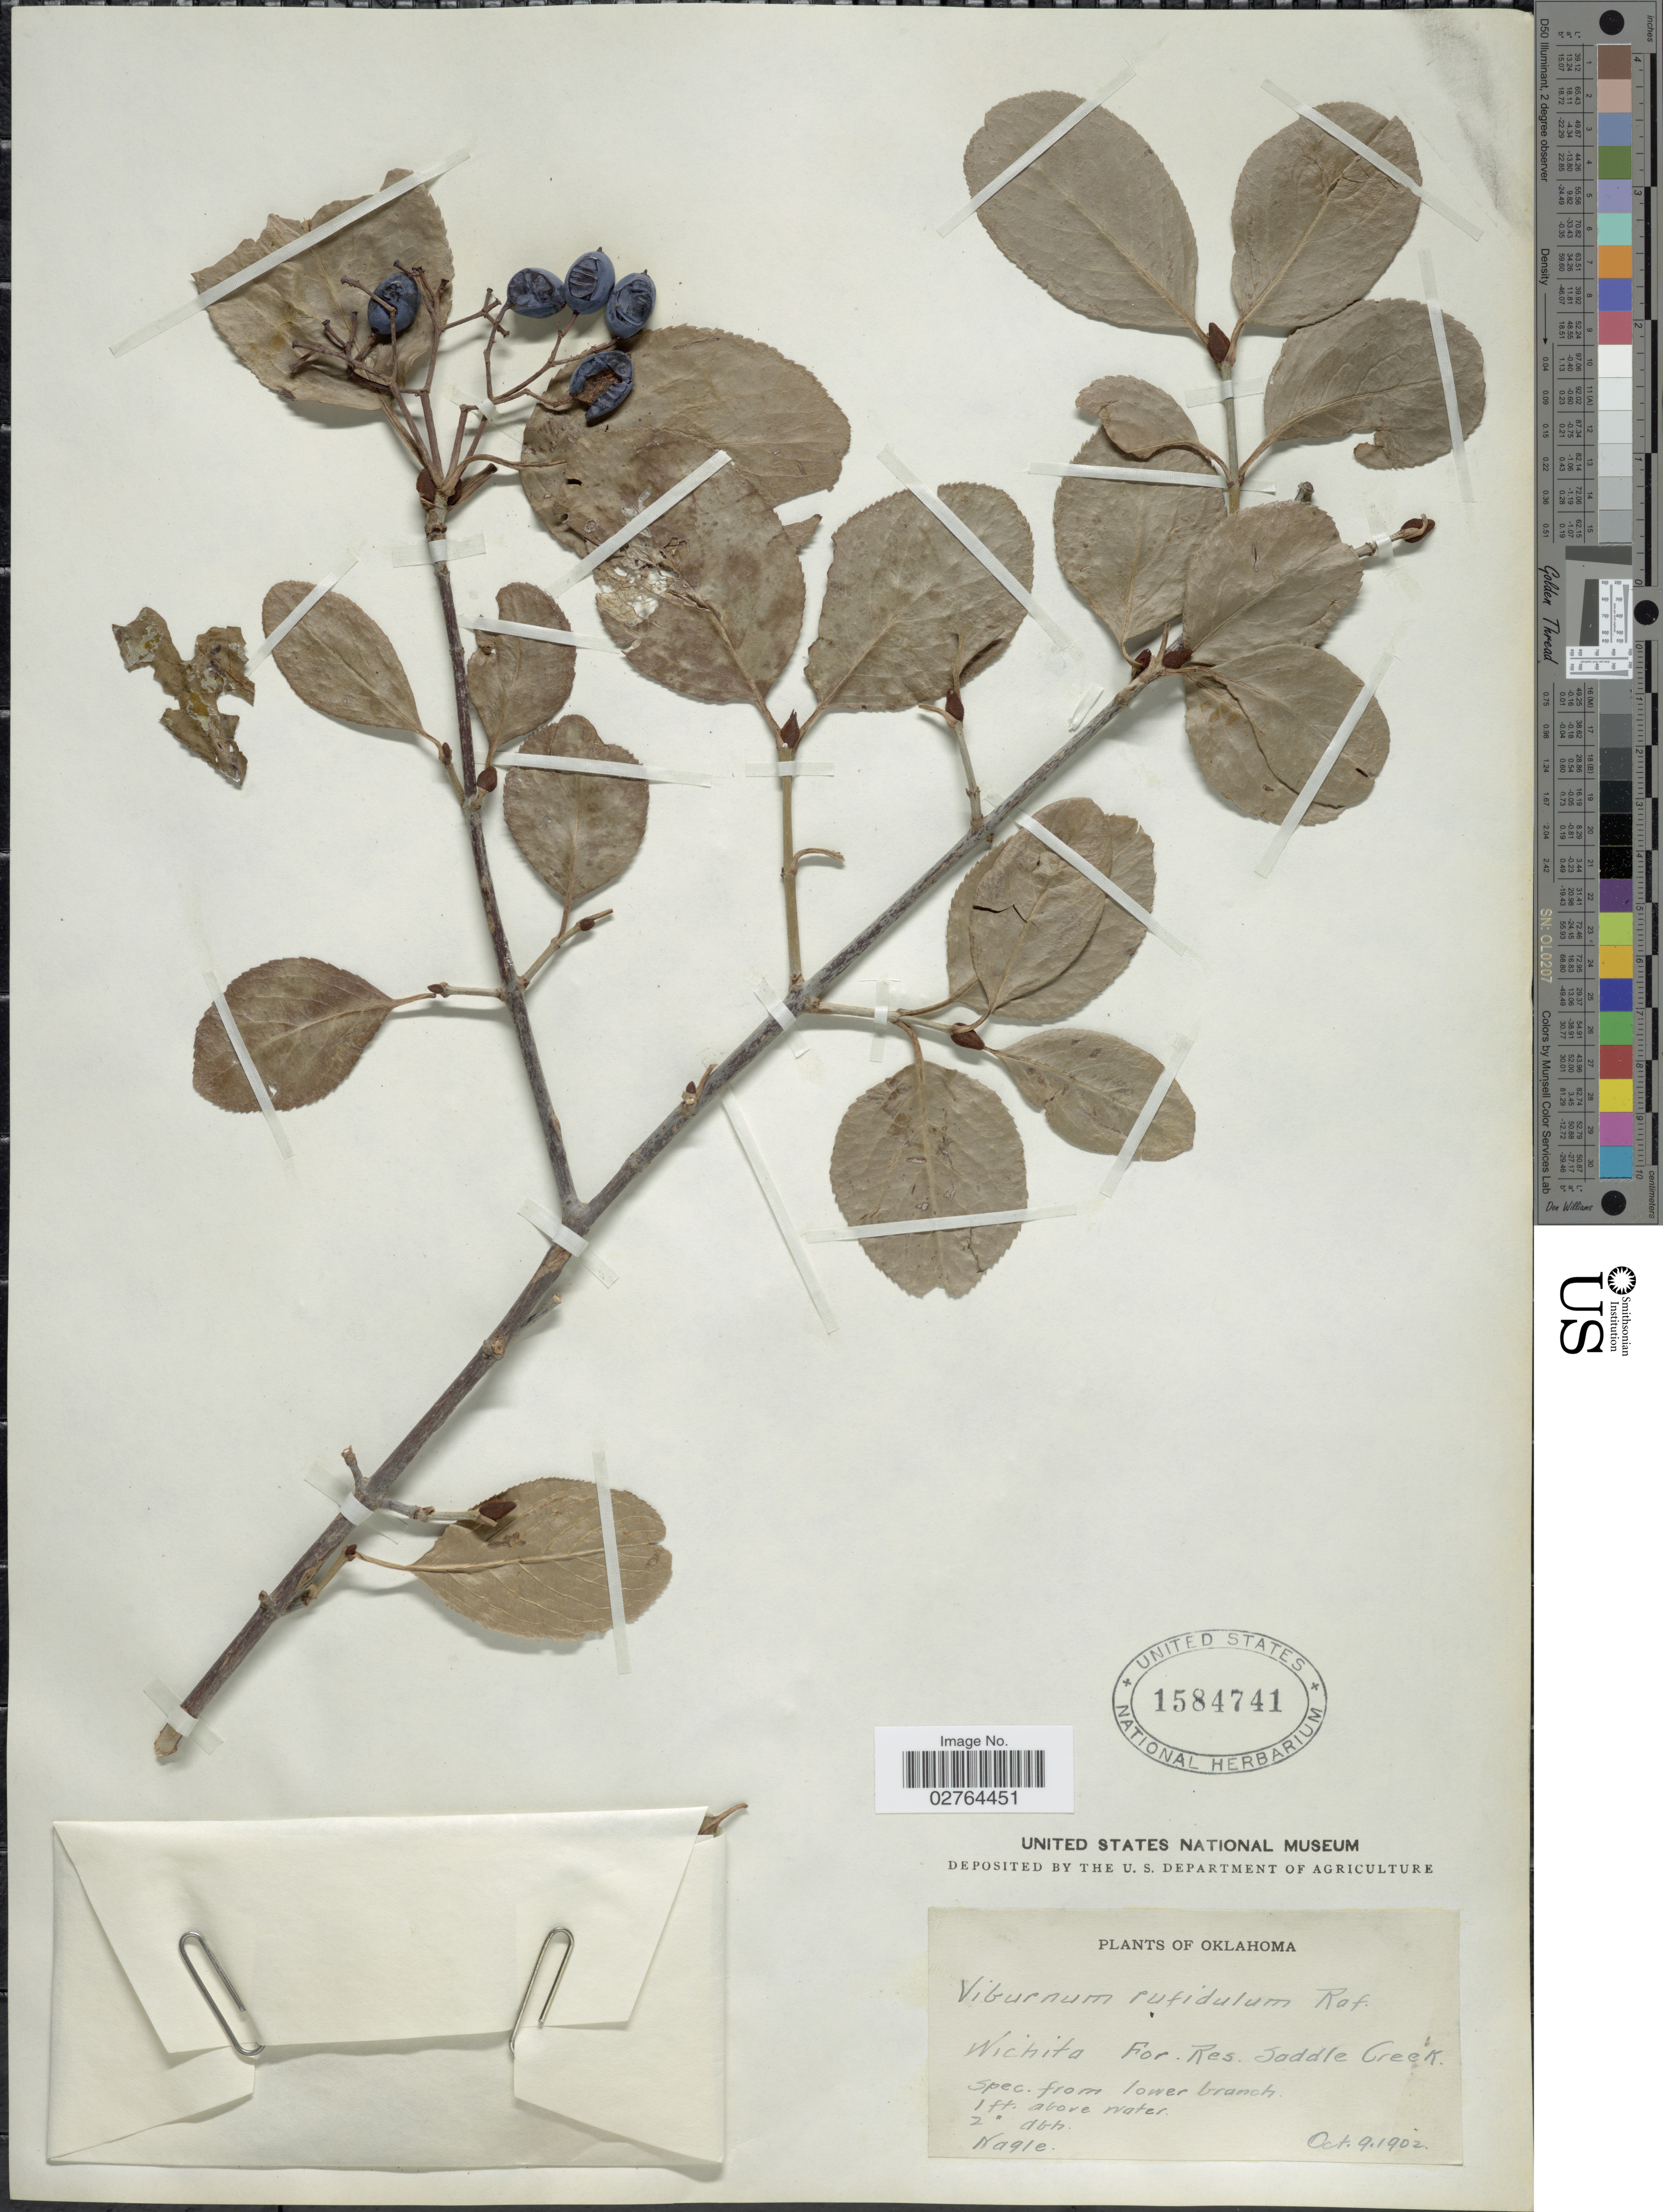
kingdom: Plantae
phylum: Tracheophyta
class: Magnoliopsida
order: Dipsacales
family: Viburnaceae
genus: Viburnum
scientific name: Viburnum rufidulum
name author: Raf.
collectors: Nagle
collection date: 1902-10-09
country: United States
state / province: Oklahoma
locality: Wichita For. Res. Saddle Creek.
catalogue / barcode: US 1584741